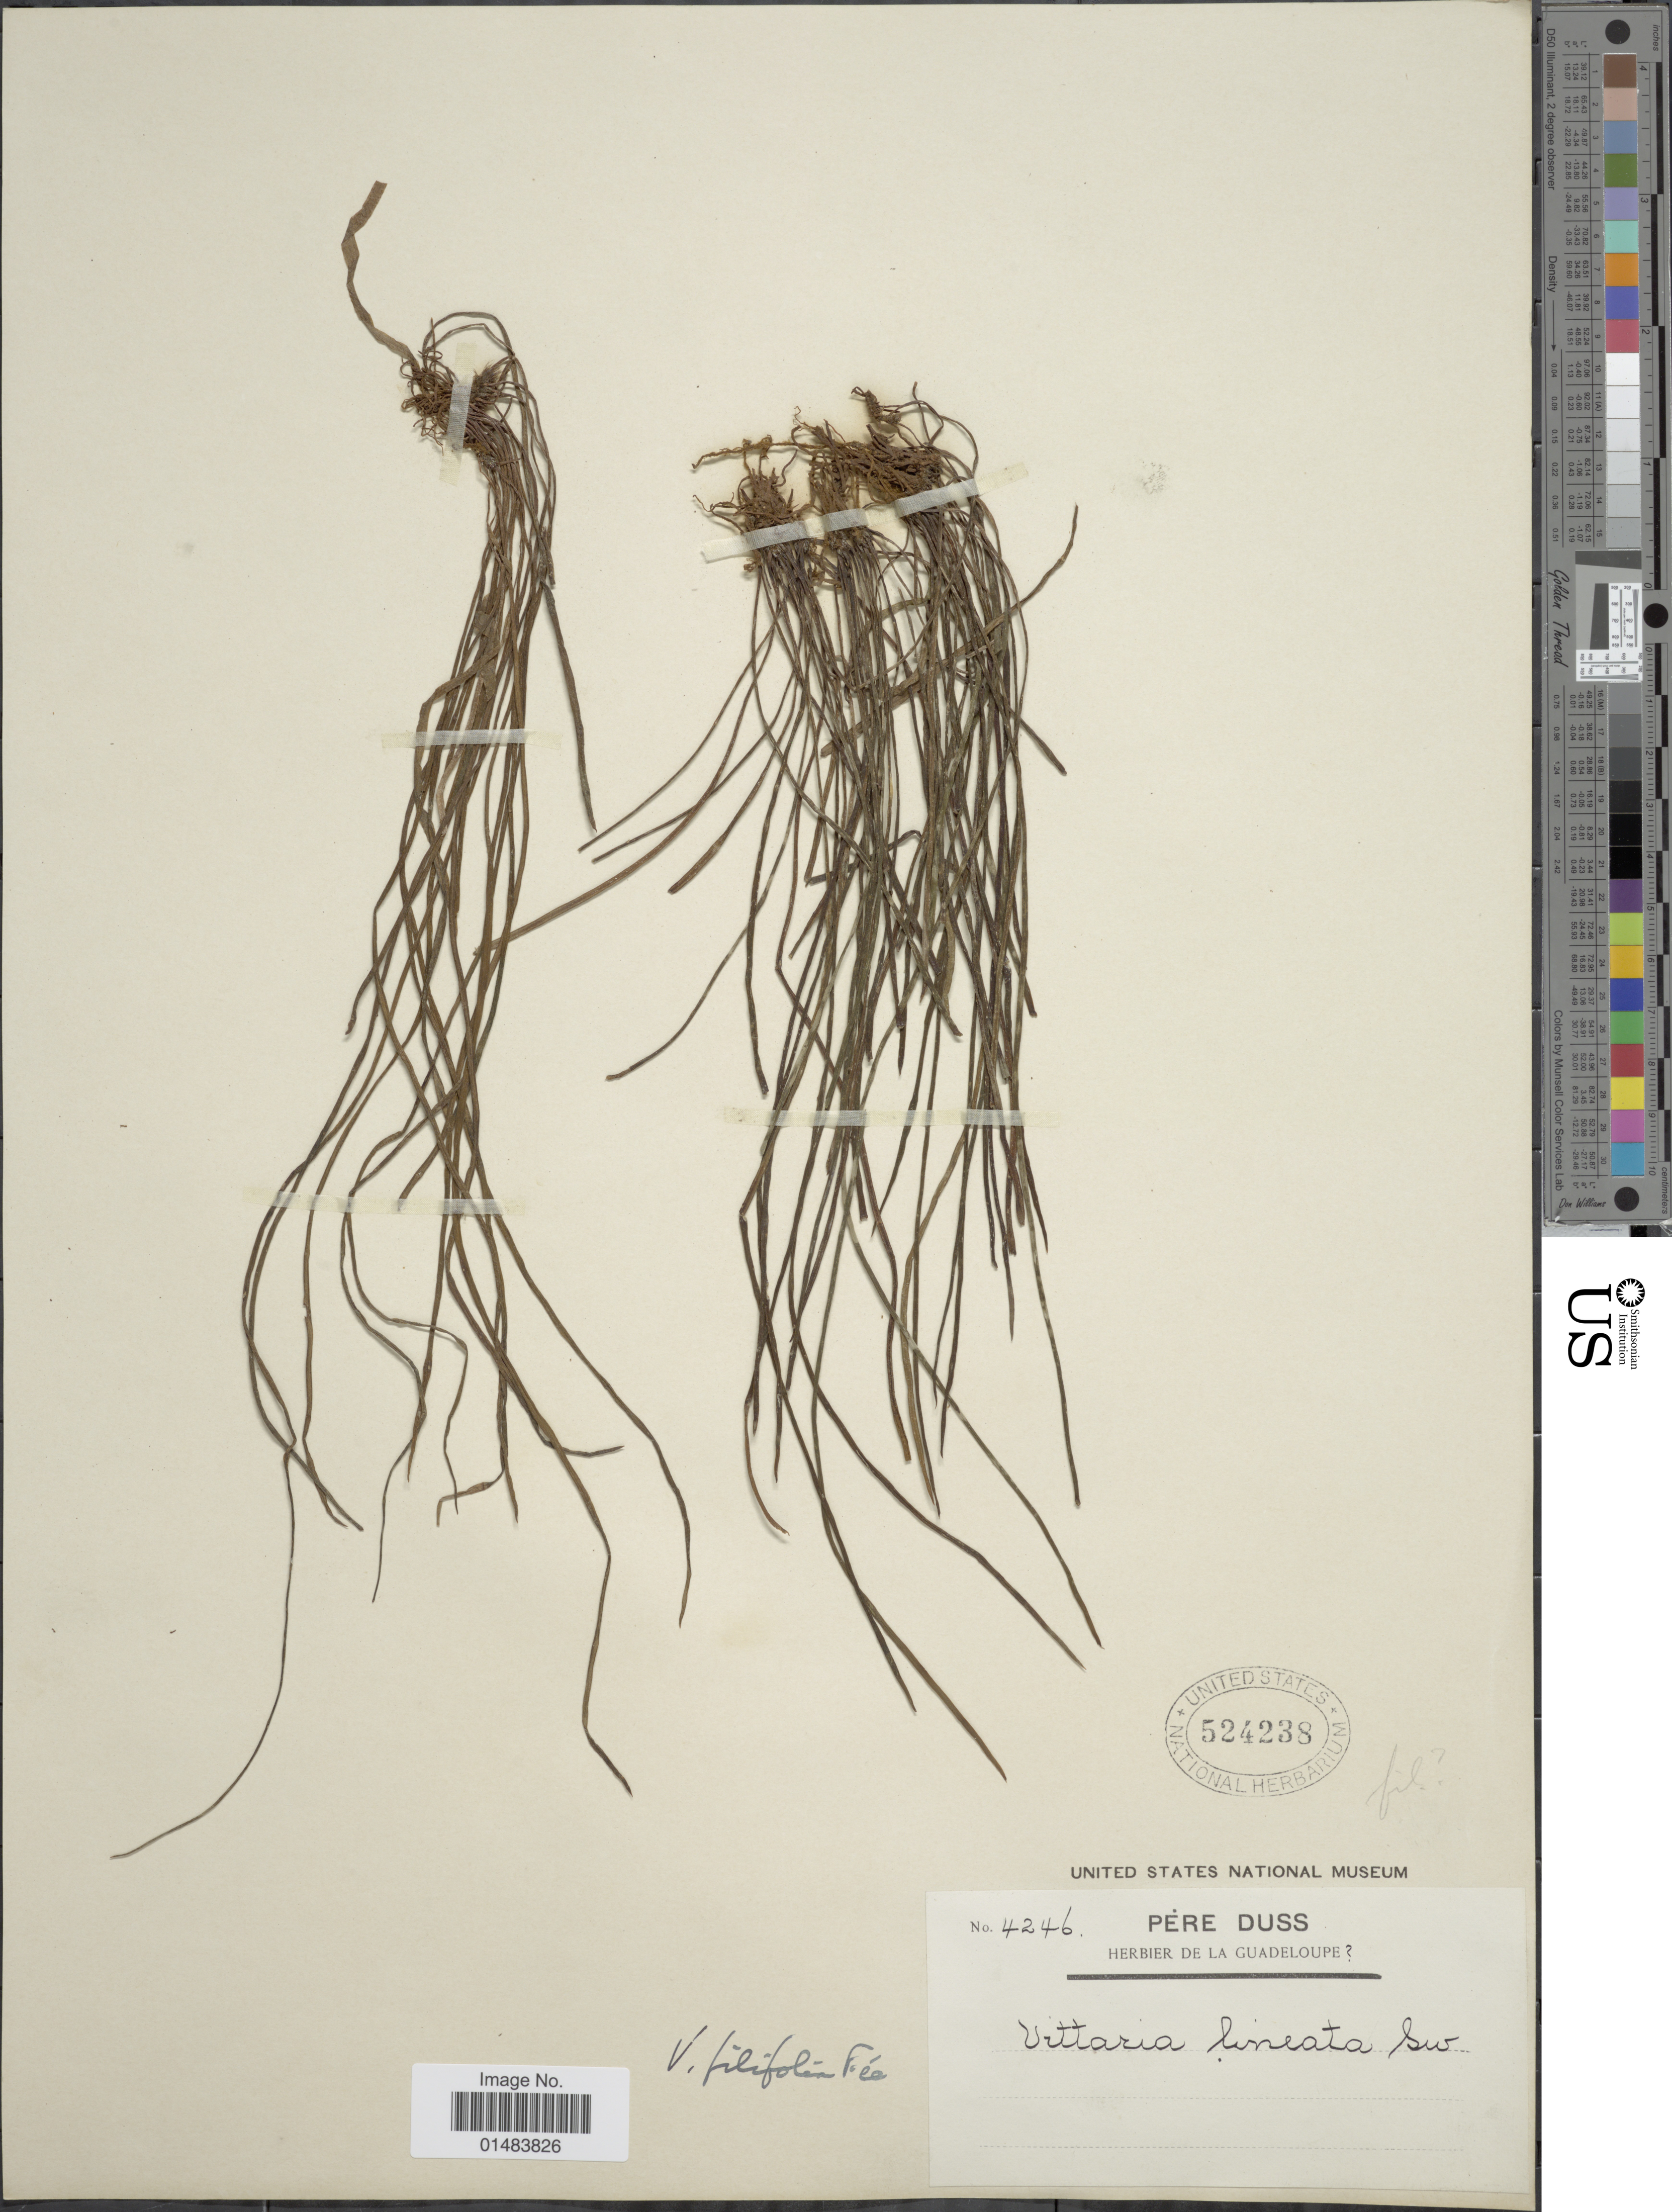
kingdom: Plantae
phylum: Tracheophyta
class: Polypodiopsida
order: Polypodiales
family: Pteridaceae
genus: Vittaria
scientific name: Vittaria graminifolia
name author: Kaulf.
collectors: Père Duss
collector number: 4246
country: Guadeloupe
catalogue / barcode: US 524238